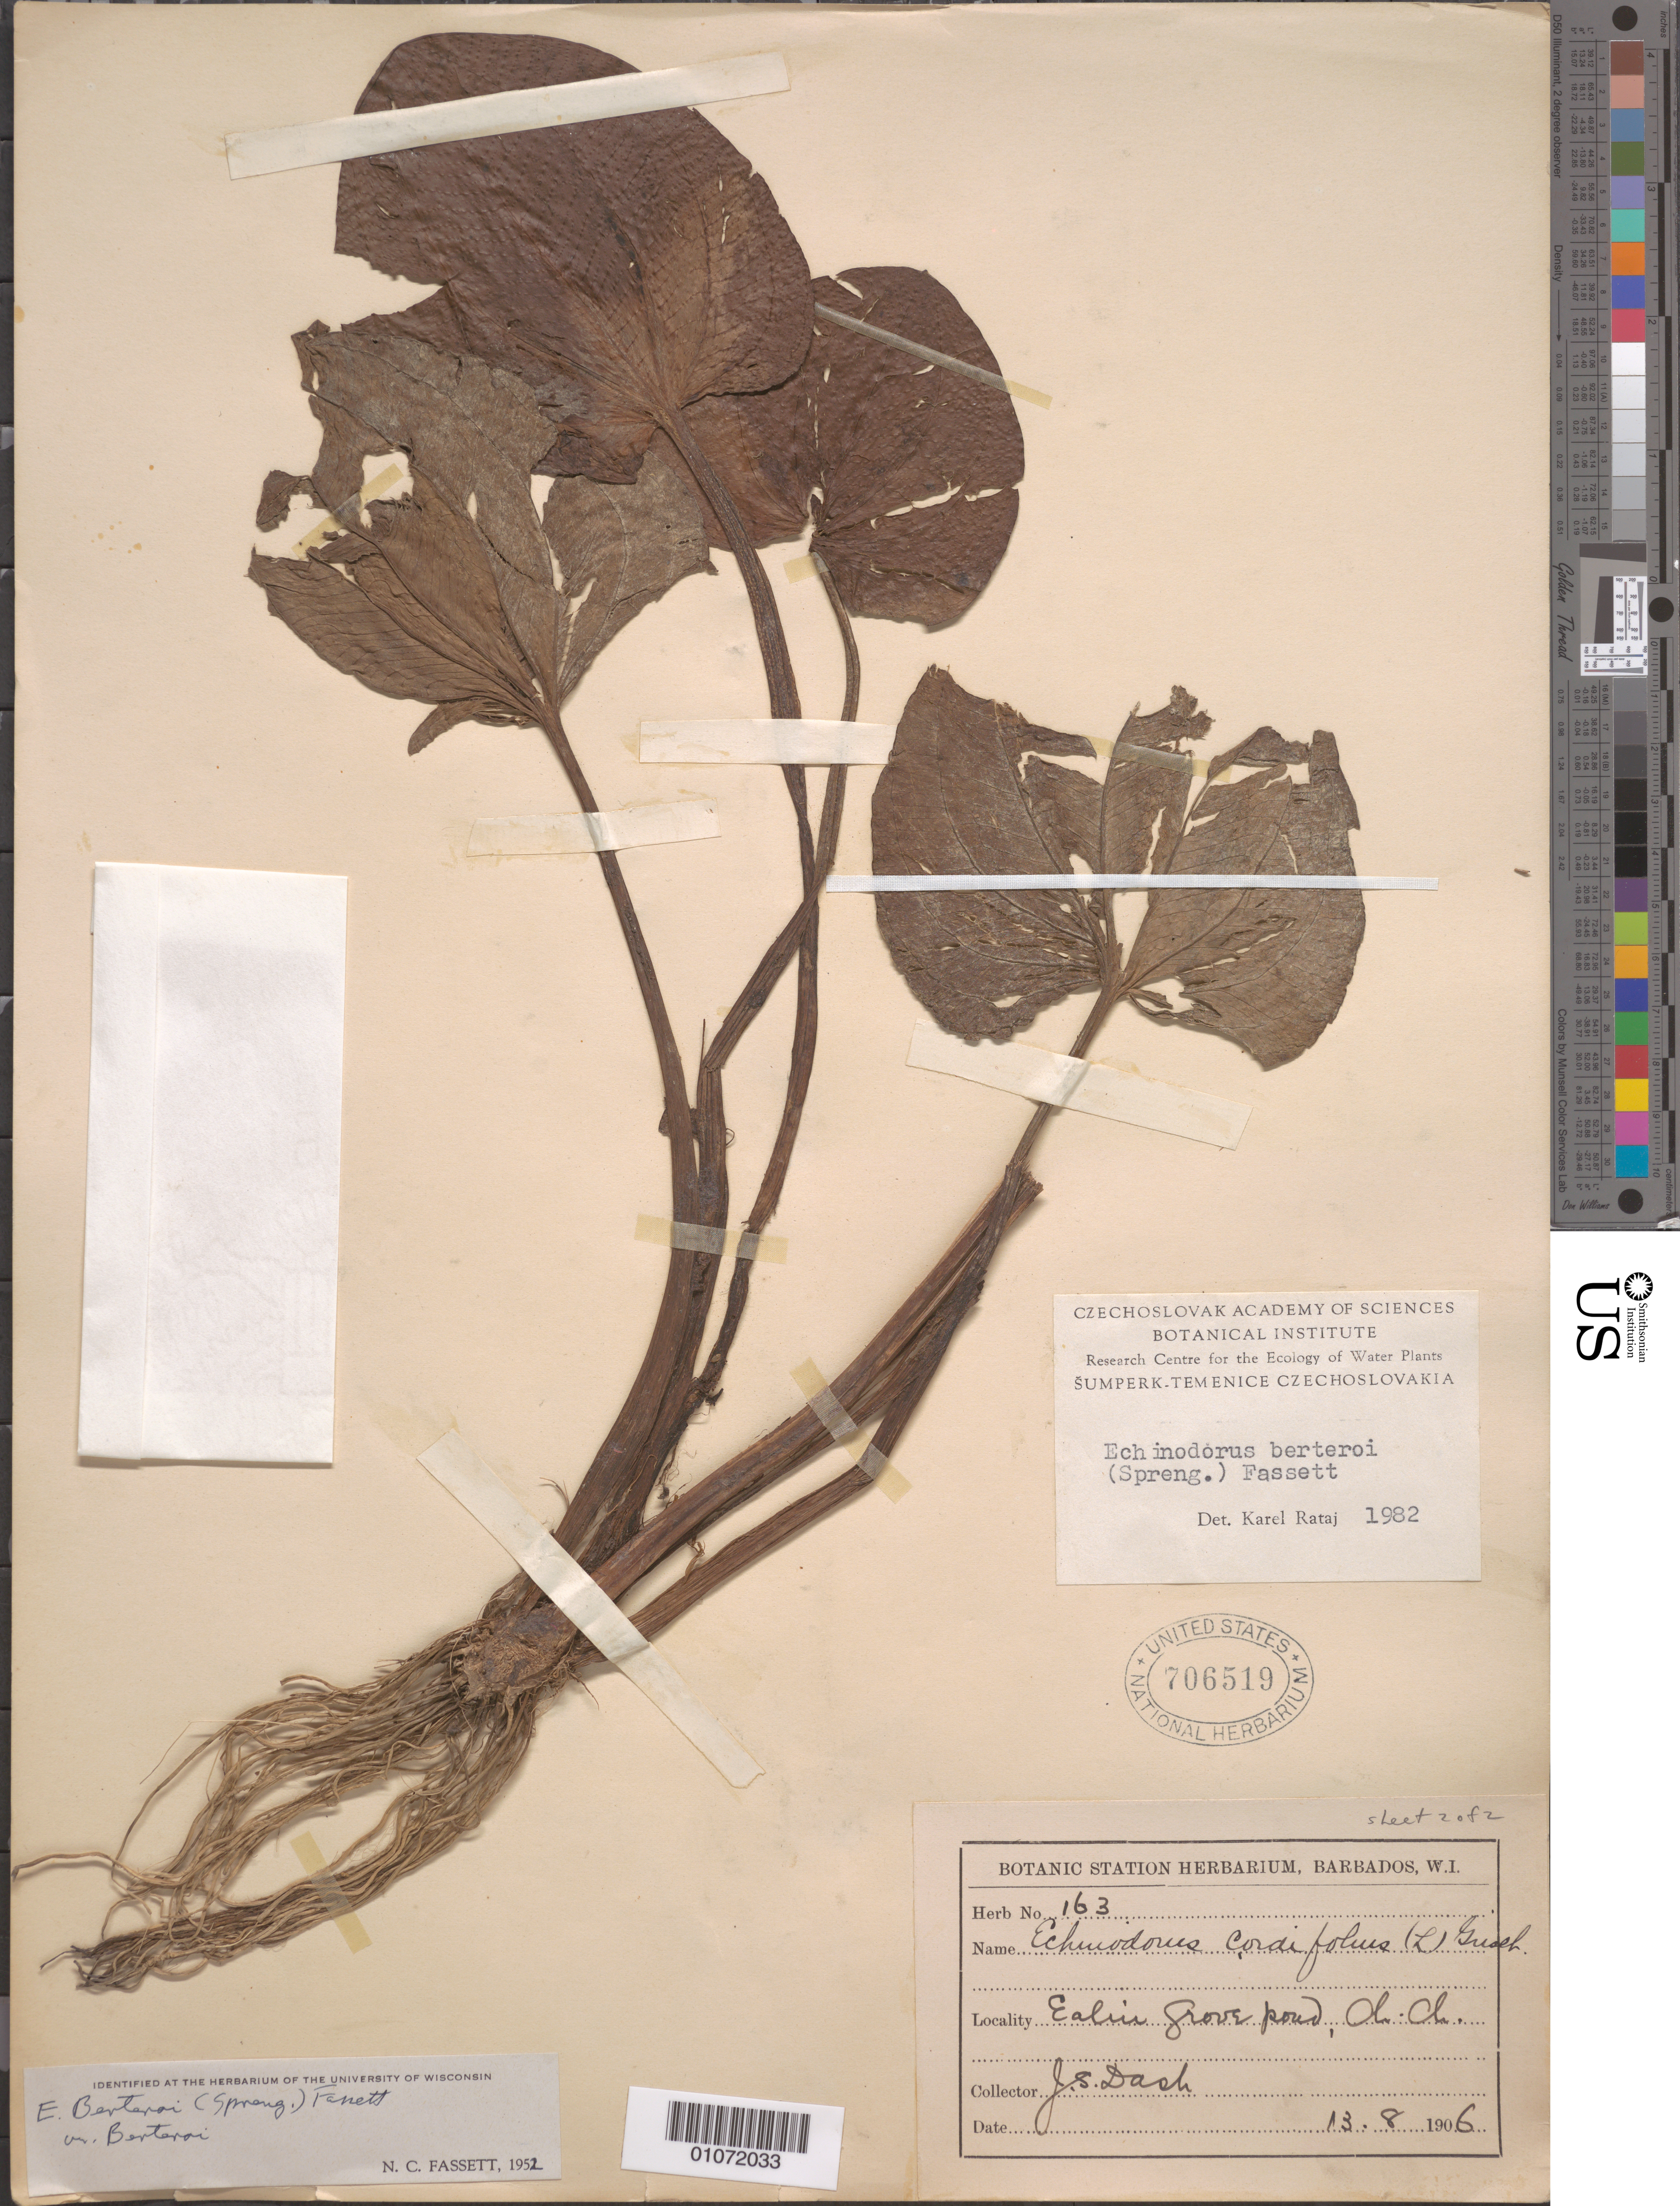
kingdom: Plantae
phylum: Tracheophyta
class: Liliopsida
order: Alismatales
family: Alismataceae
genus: Echinodorus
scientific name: Echinodorus berteroi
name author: (Spreng.) Fassett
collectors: J. Dash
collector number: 163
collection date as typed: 13 Aug 1906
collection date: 1906-08-13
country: Barbados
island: Barbados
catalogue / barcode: US 706519